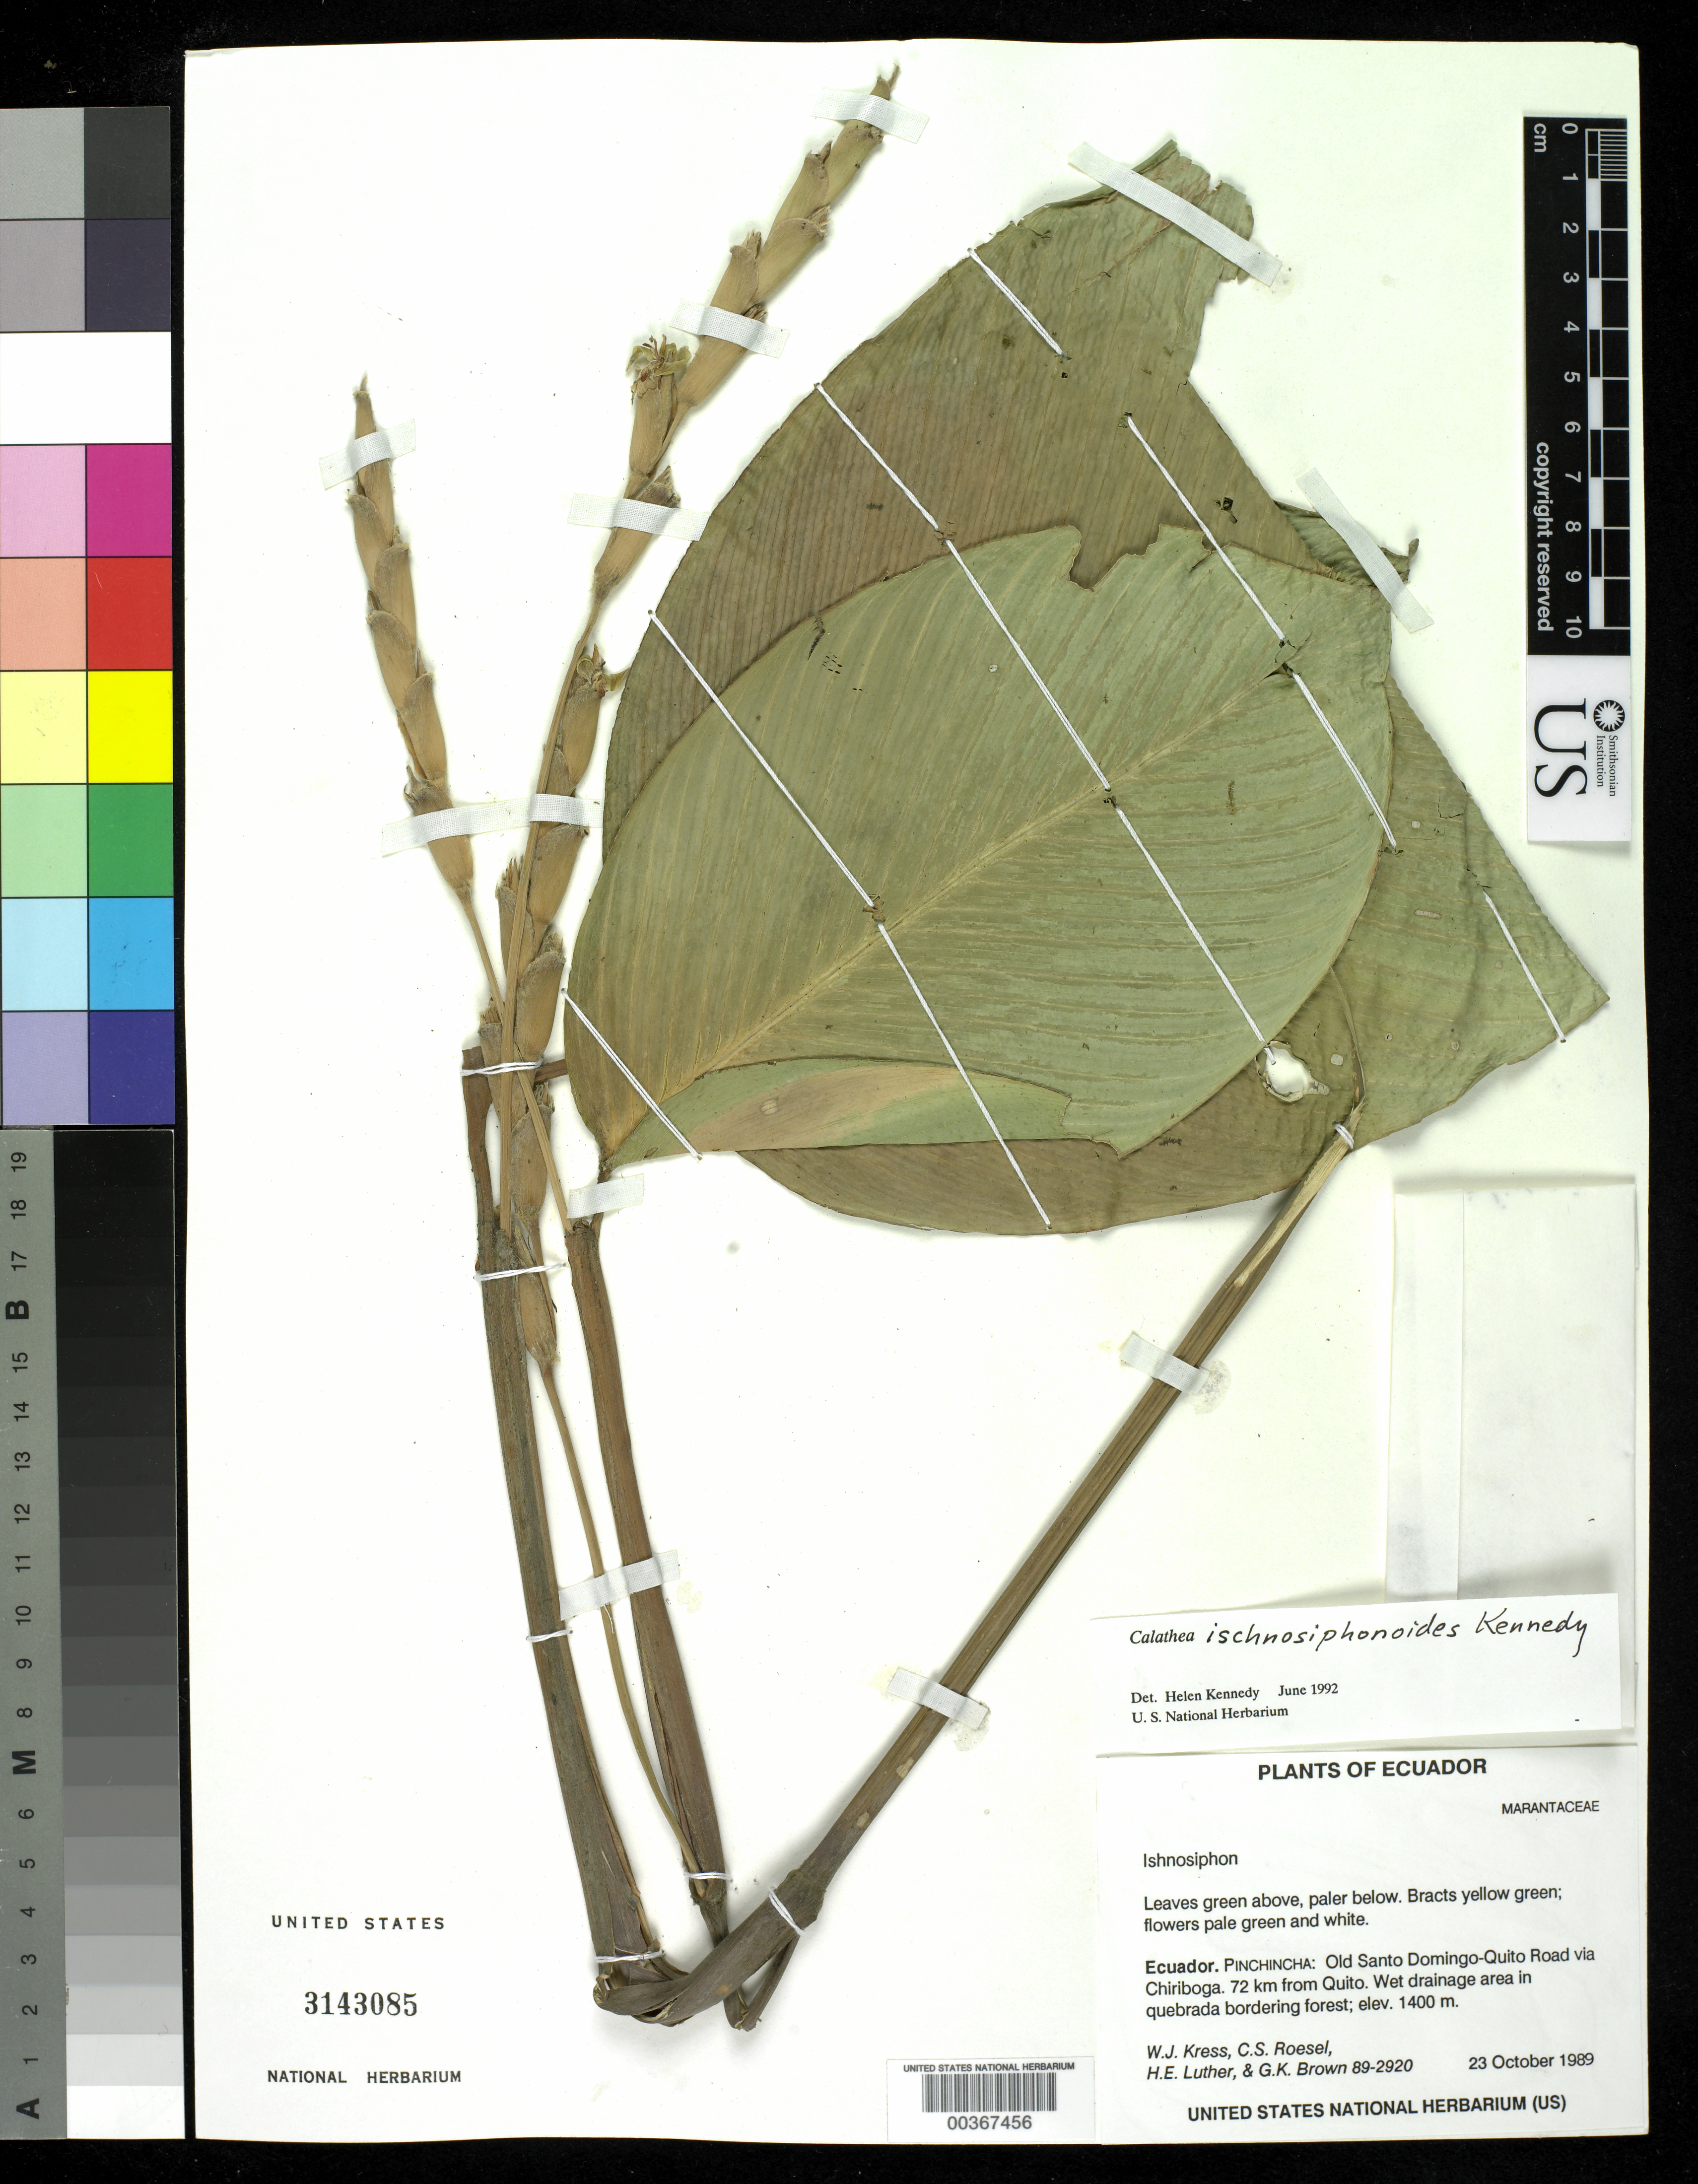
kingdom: Plantae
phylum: Tracheophyta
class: Liliopsida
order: Zingiberales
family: Marantaceae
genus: Calathea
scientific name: Calathea ischnosiphonoides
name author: H. Kenn.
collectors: W. J. Kress, C. S. Roesel, Harry E. Luther & G. K. Brown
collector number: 89-2920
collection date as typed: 23 Oct 1989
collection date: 1989-10-23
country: Ecuador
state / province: Pichincha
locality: Old Santo Domingo-quito road via chiriboga, 72 km from quito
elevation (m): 1400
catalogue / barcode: US 3143085